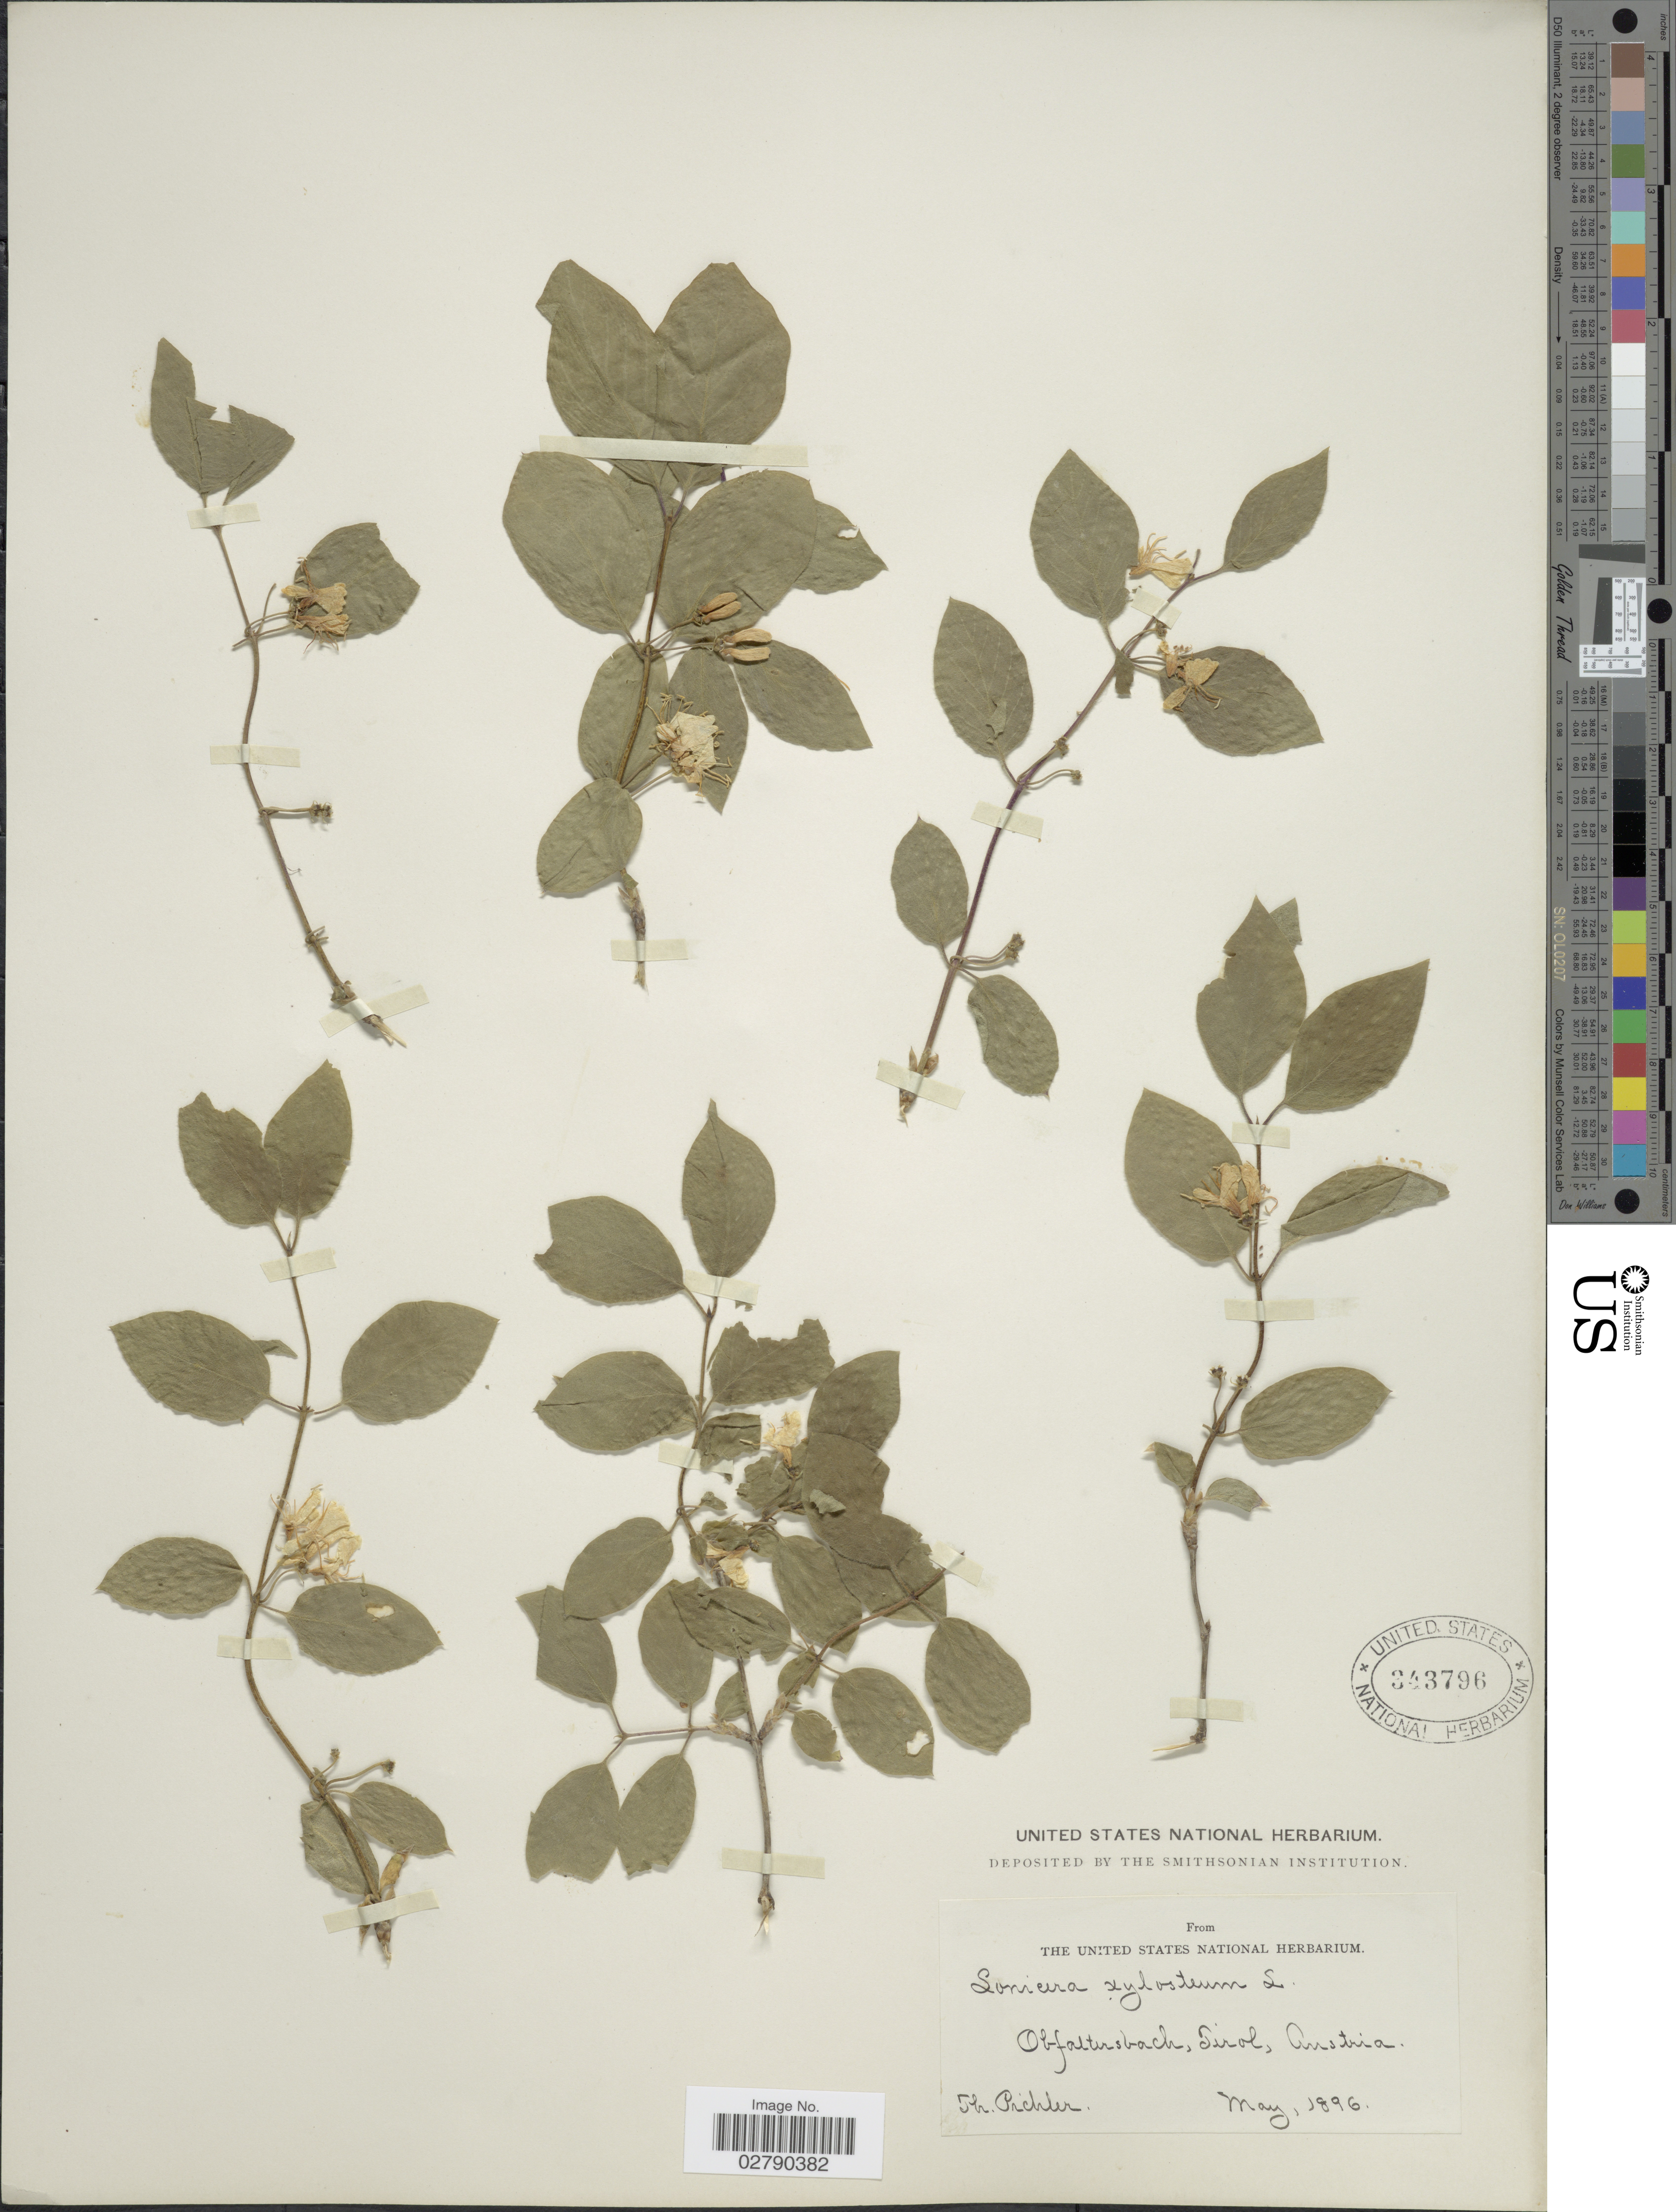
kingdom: Plantae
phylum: Tracheophyta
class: Magnoliopsida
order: Dipsacales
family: Caprifoliaceae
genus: Lonicera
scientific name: Lonicera xylosteum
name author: L.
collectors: T. Pichler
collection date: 1896-05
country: Austria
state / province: Tirol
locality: Obfaltersbach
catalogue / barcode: US 343796